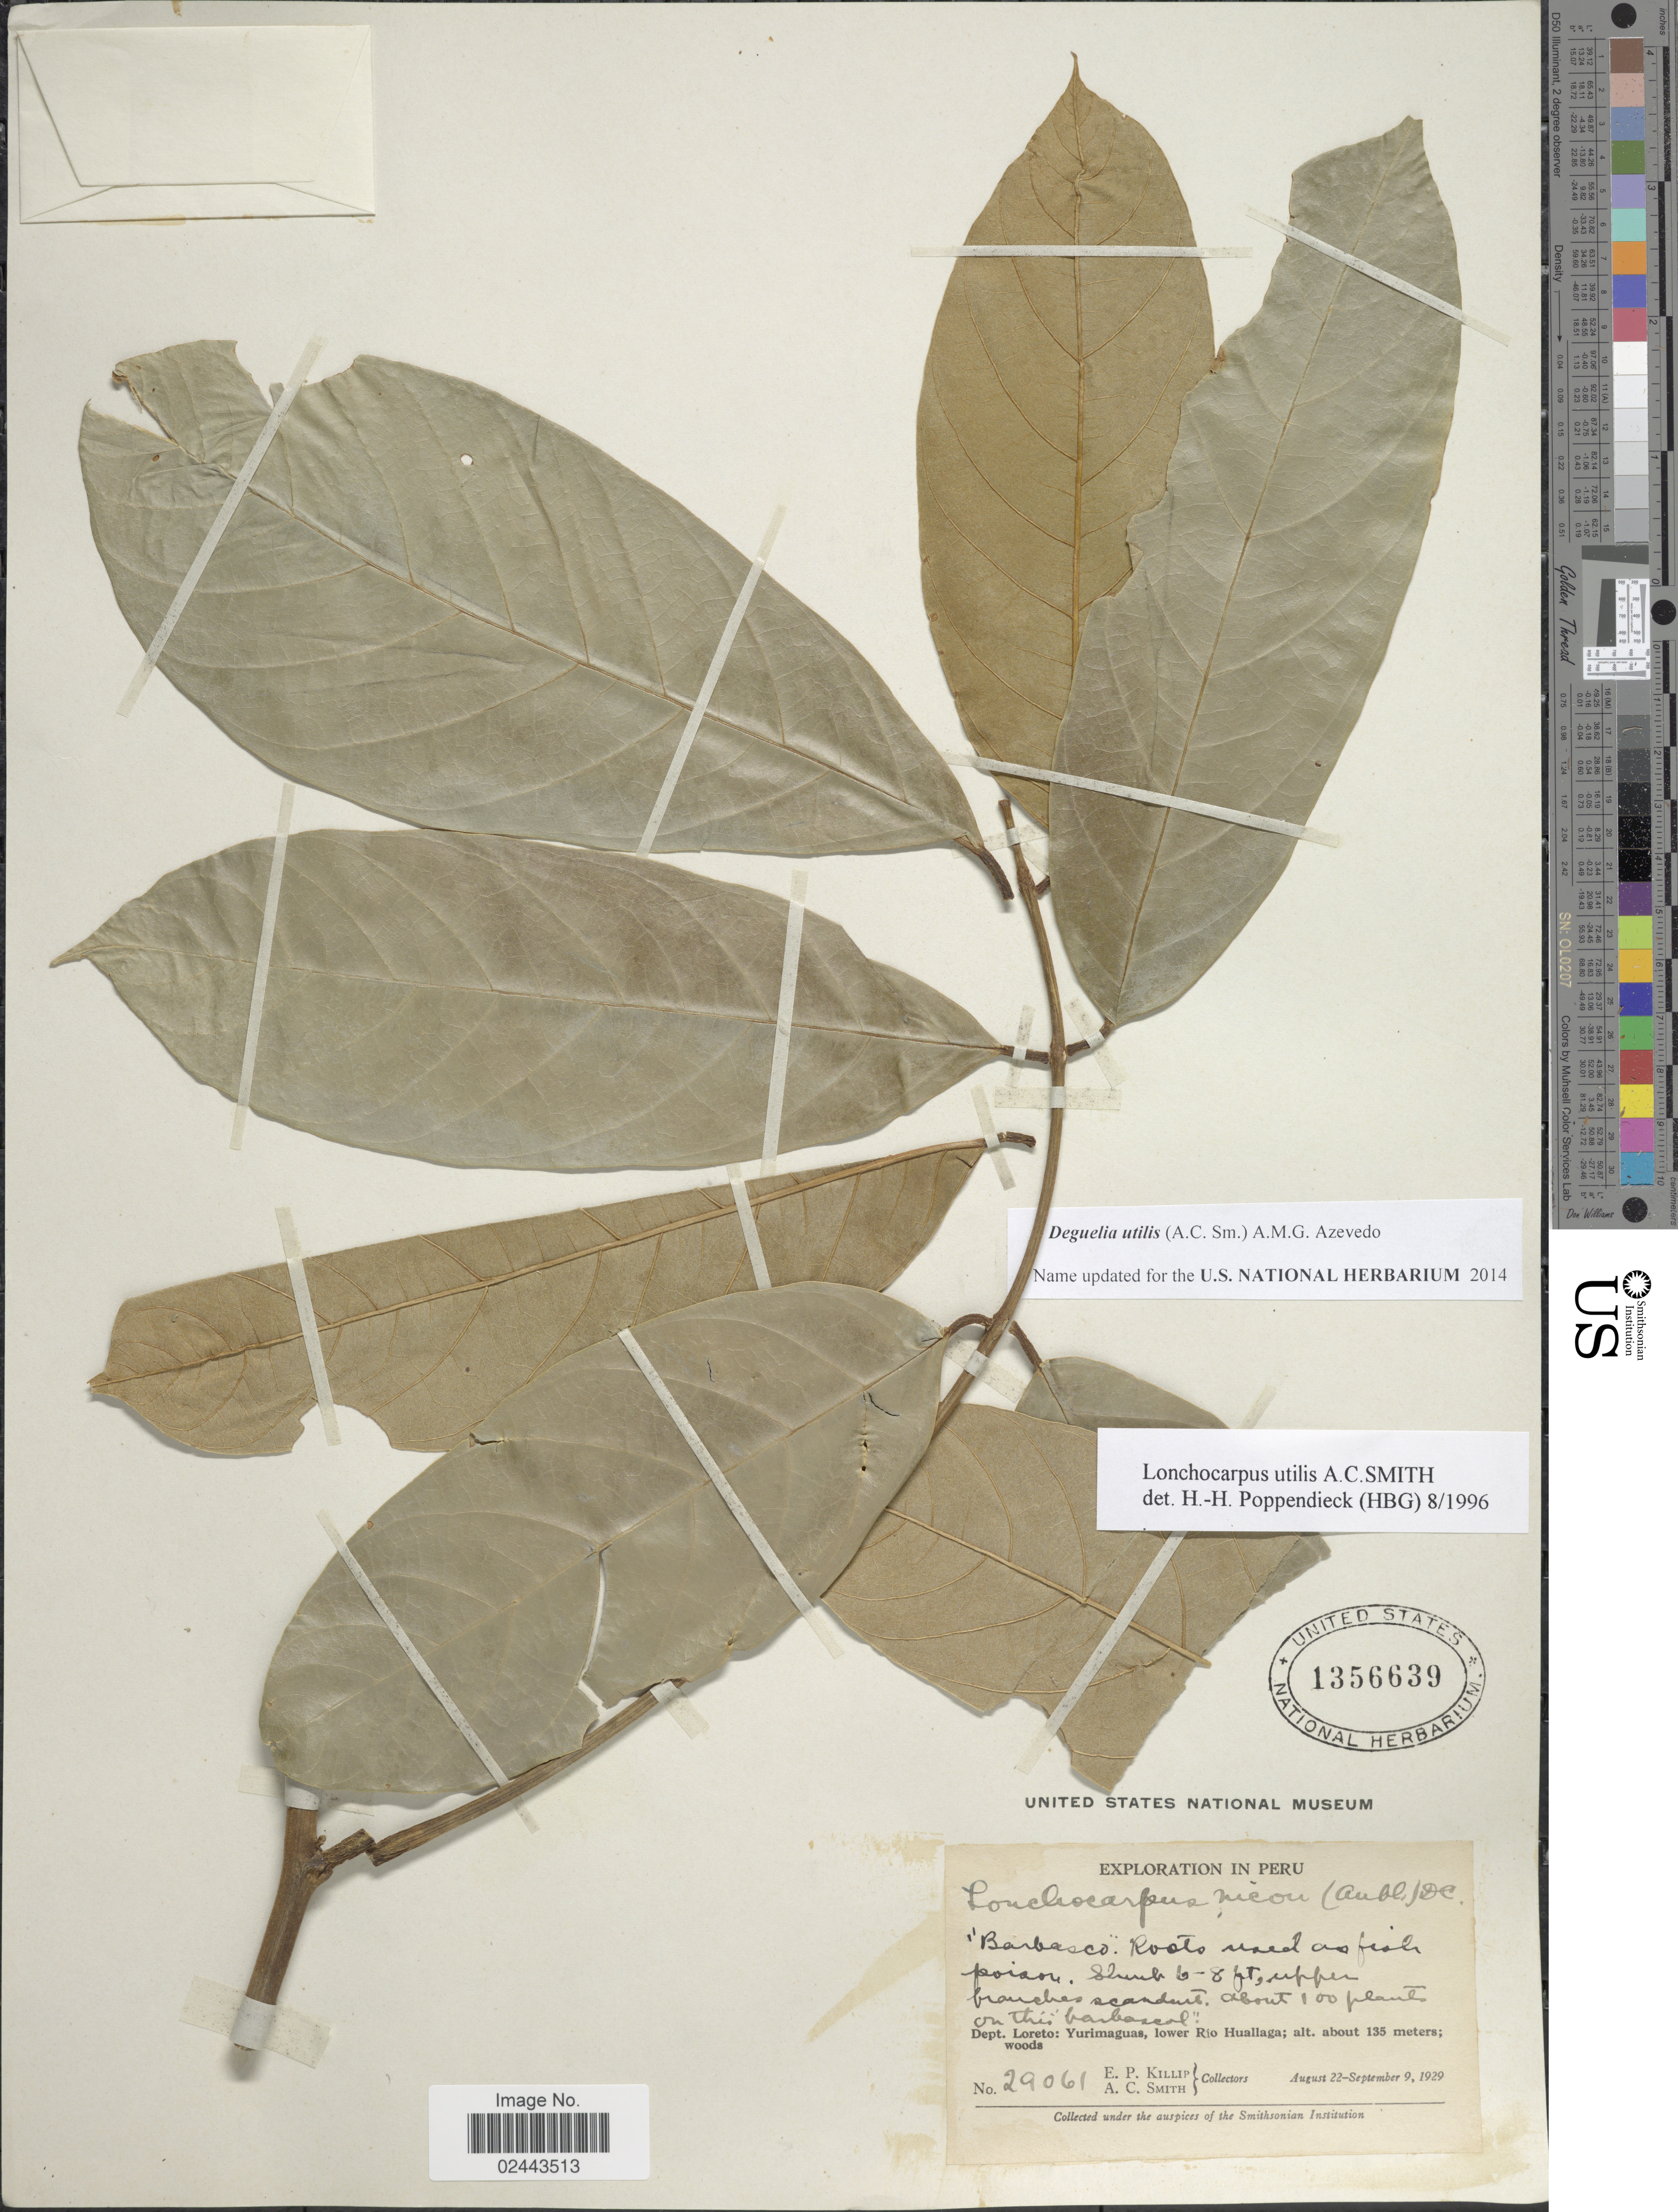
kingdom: Plantae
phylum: Tracheophyta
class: Magnoliopsida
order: Fabales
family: Fabaceae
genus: Deguelia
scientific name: Deguelia utilis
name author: (A.C. Sm.) A.M.G. Azevedo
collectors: E. P. Killip & A. C. Smith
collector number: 29061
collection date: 1929-08-22/1929-09-09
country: Peru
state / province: Loreto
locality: Lower Rio Huallaga); woods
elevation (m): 135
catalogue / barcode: US 1356639